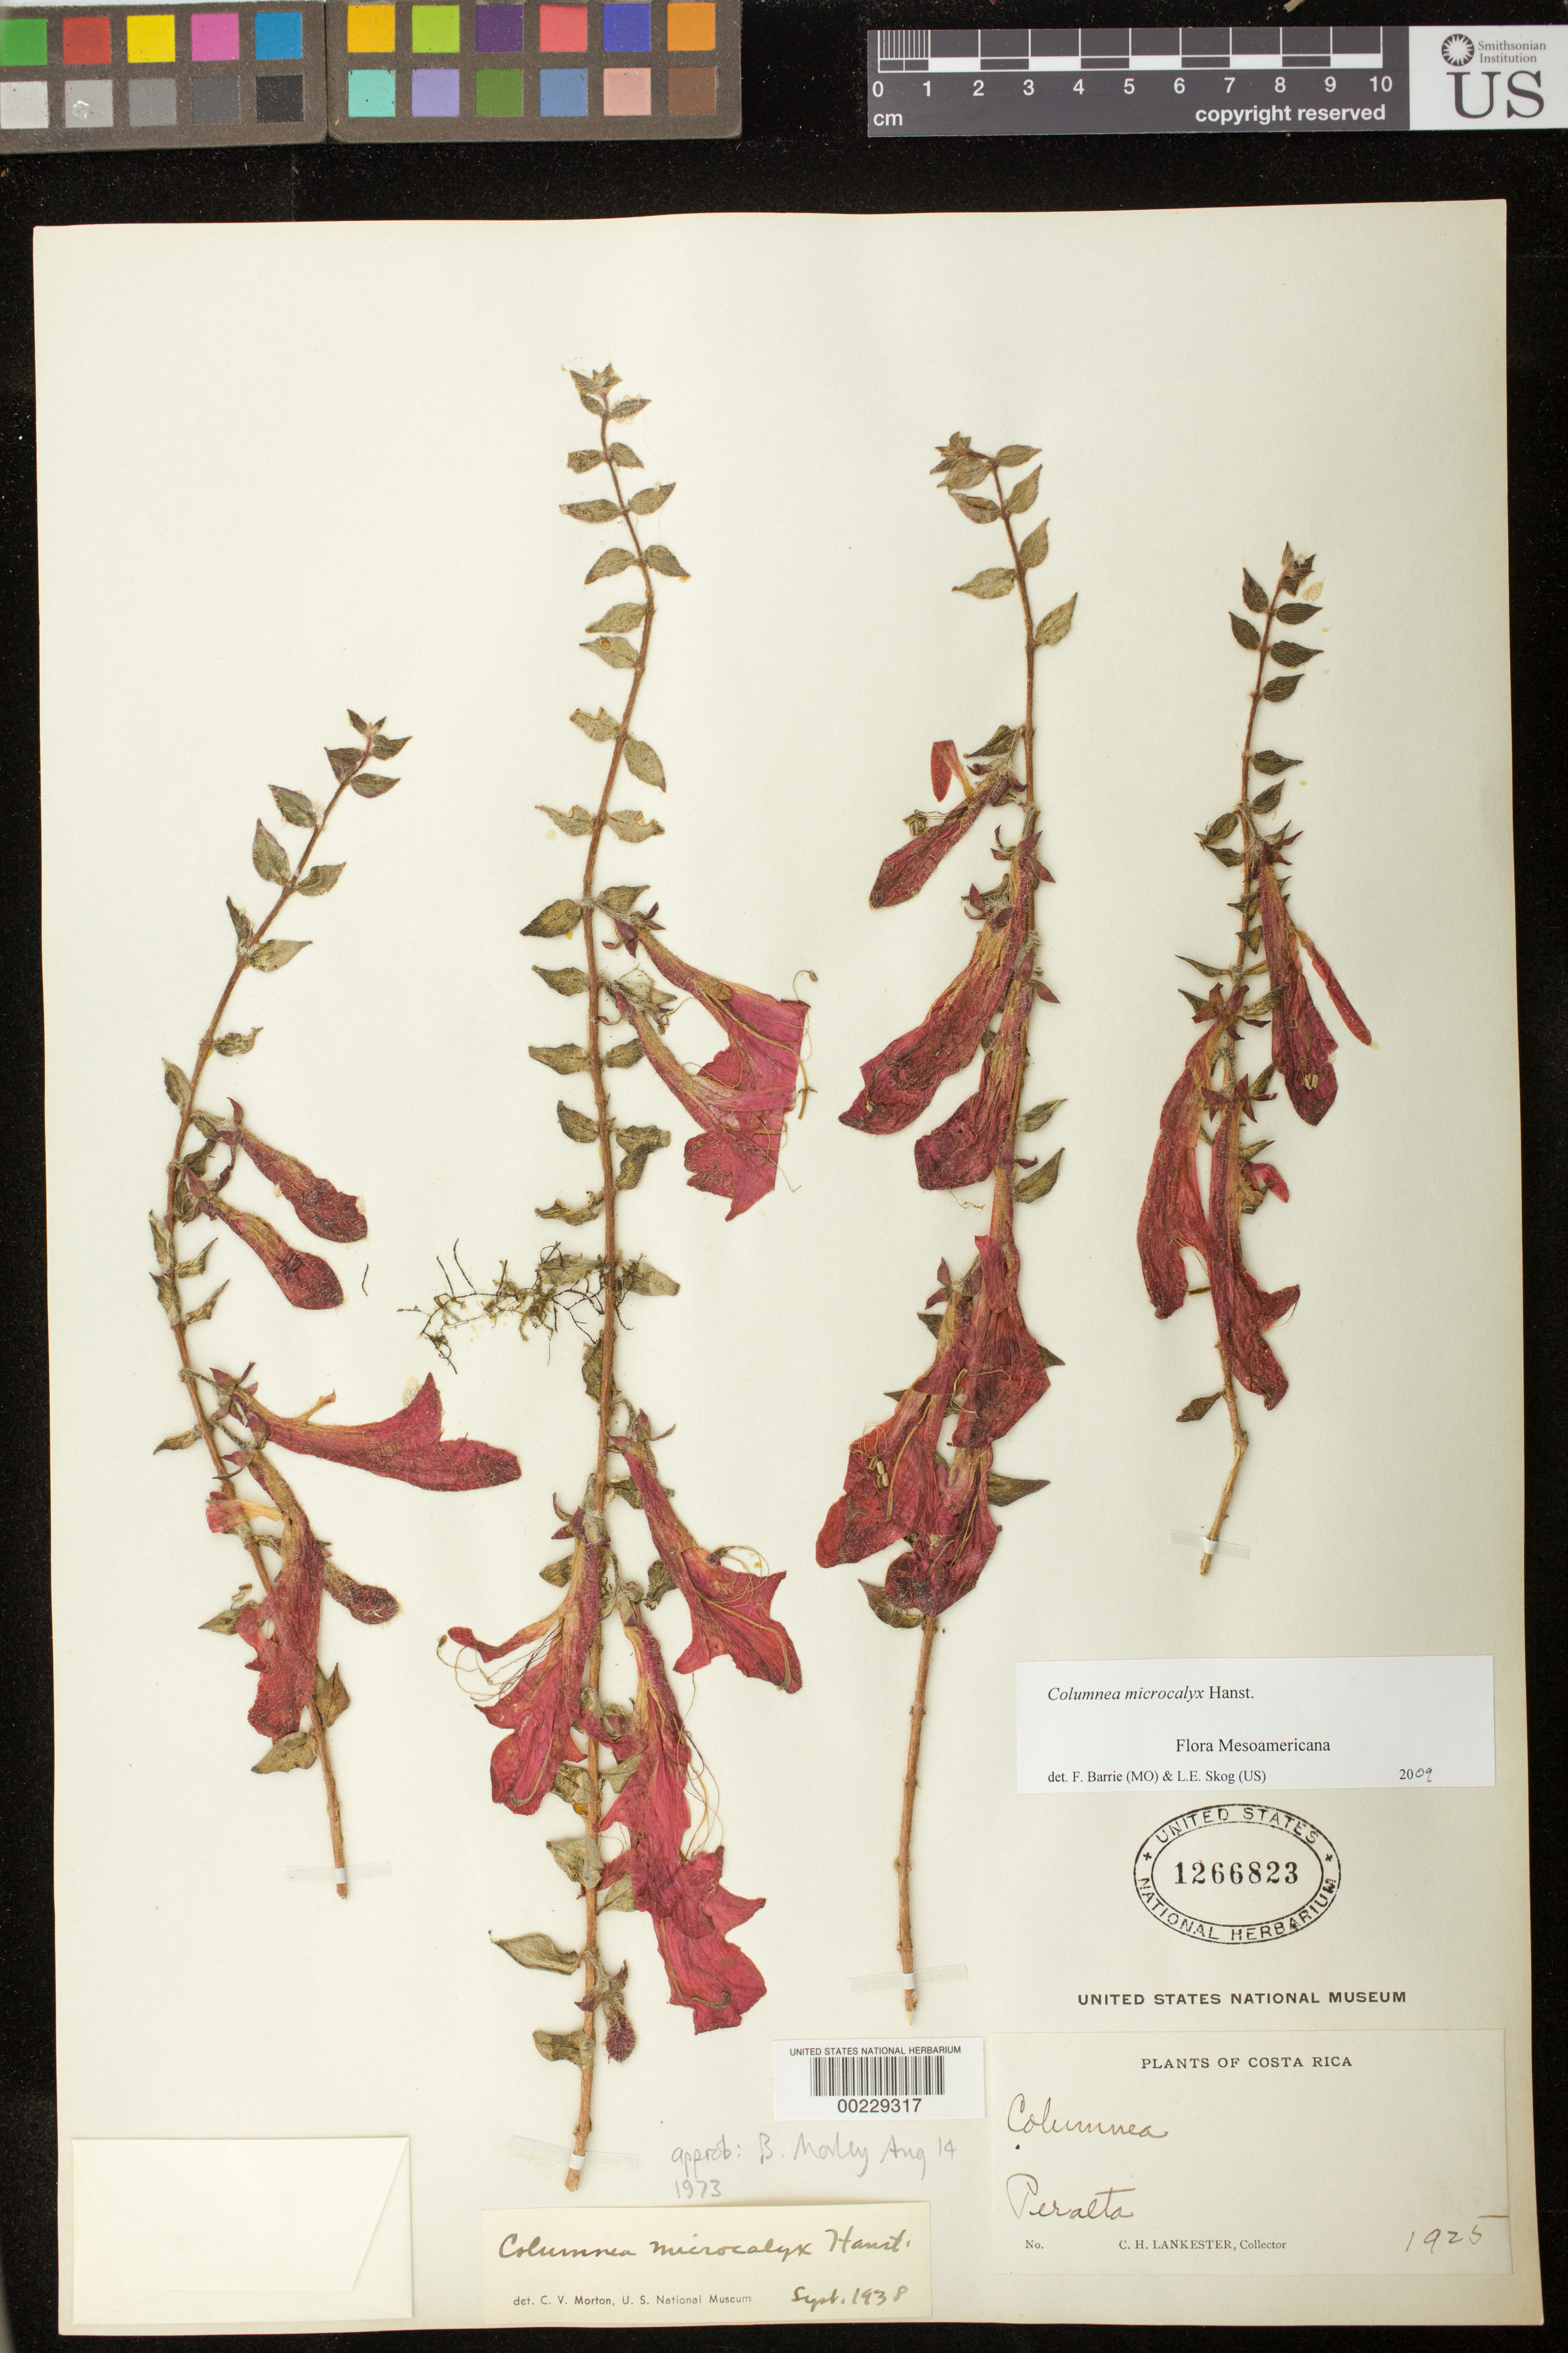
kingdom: Plantae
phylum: Tracheophyta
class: Magnoliopsida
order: Lamiales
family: Gesneriaceae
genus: Columnea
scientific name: Columnea microcalyx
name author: Hanst.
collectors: C. H. Lankester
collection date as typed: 1925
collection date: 1925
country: Costa Rica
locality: Peralta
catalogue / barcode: US 1266823